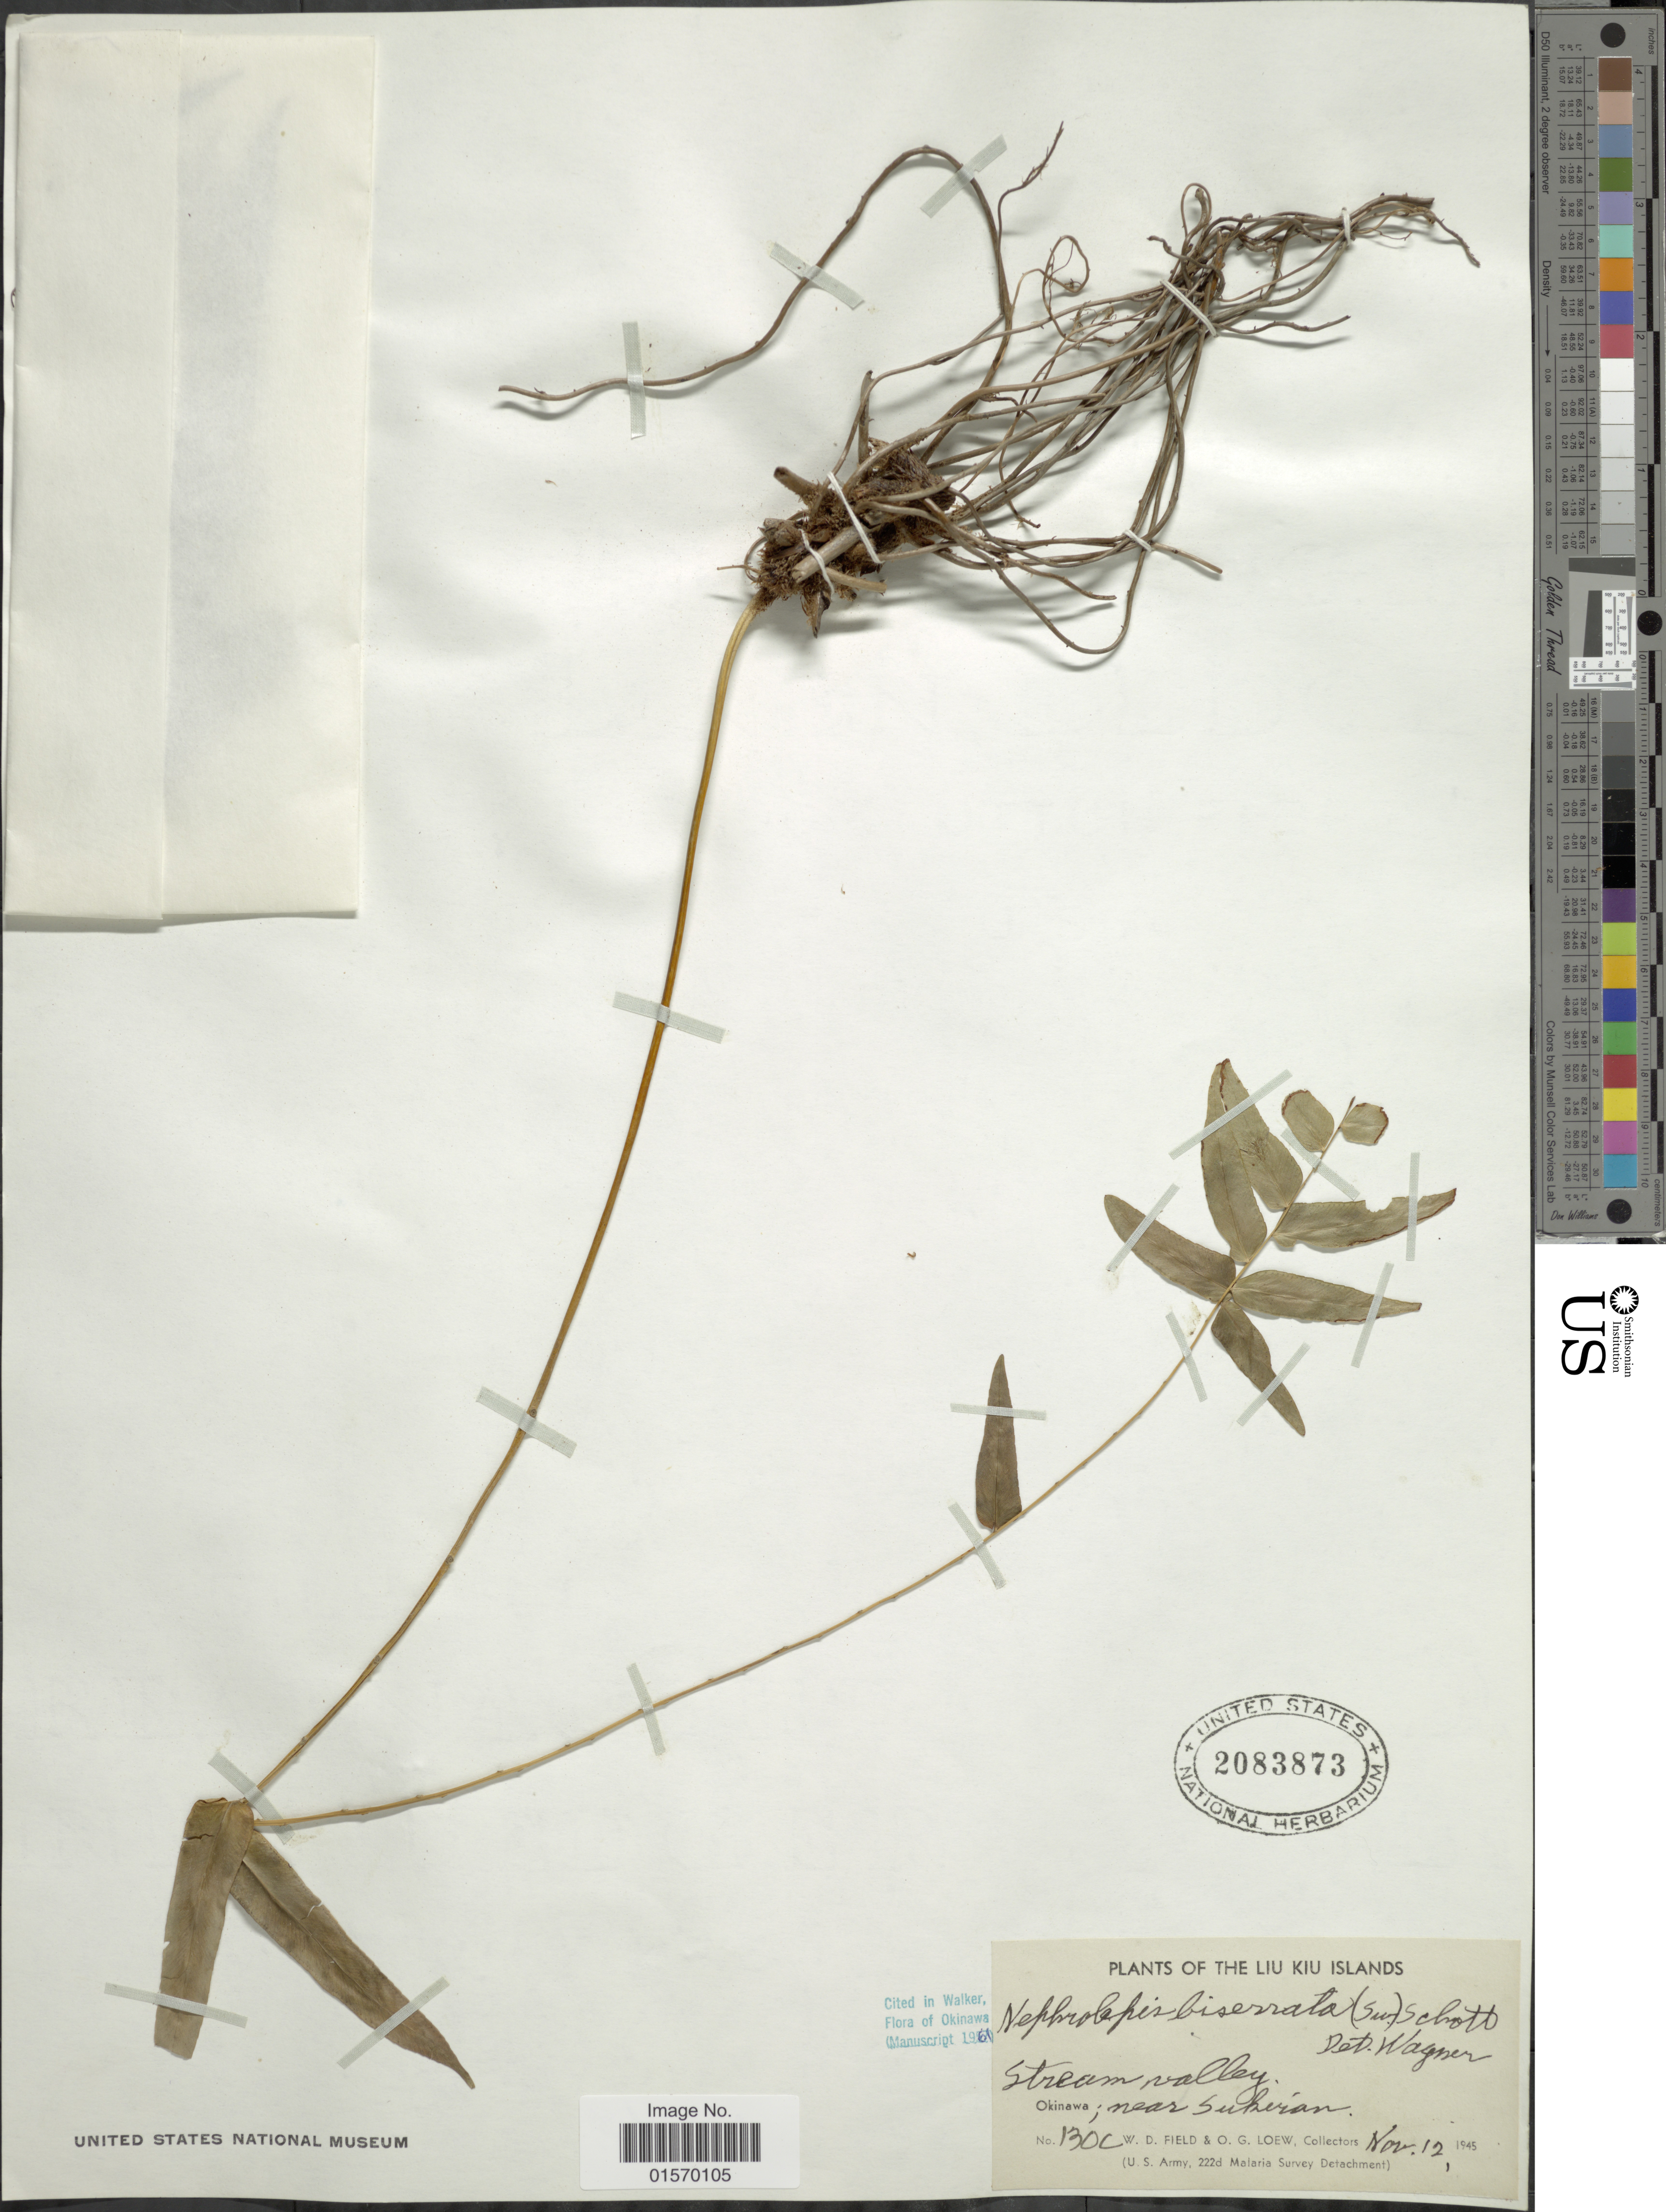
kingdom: Plantae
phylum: Tracheophyta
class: Polypodiopsida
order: Polypodiales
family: Nephrolepidaceae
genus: Nephrolepis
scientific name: Nephrolepis biserrata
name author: (Sw.) Schott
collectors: W. D. Field & O. G. Loew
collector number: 130c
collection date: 1945-11-12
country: Japan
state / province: Okinawa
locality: Liu Kiu Islands. Stream valley. Okinawa; near Sukeran.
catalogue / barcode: US 2083873